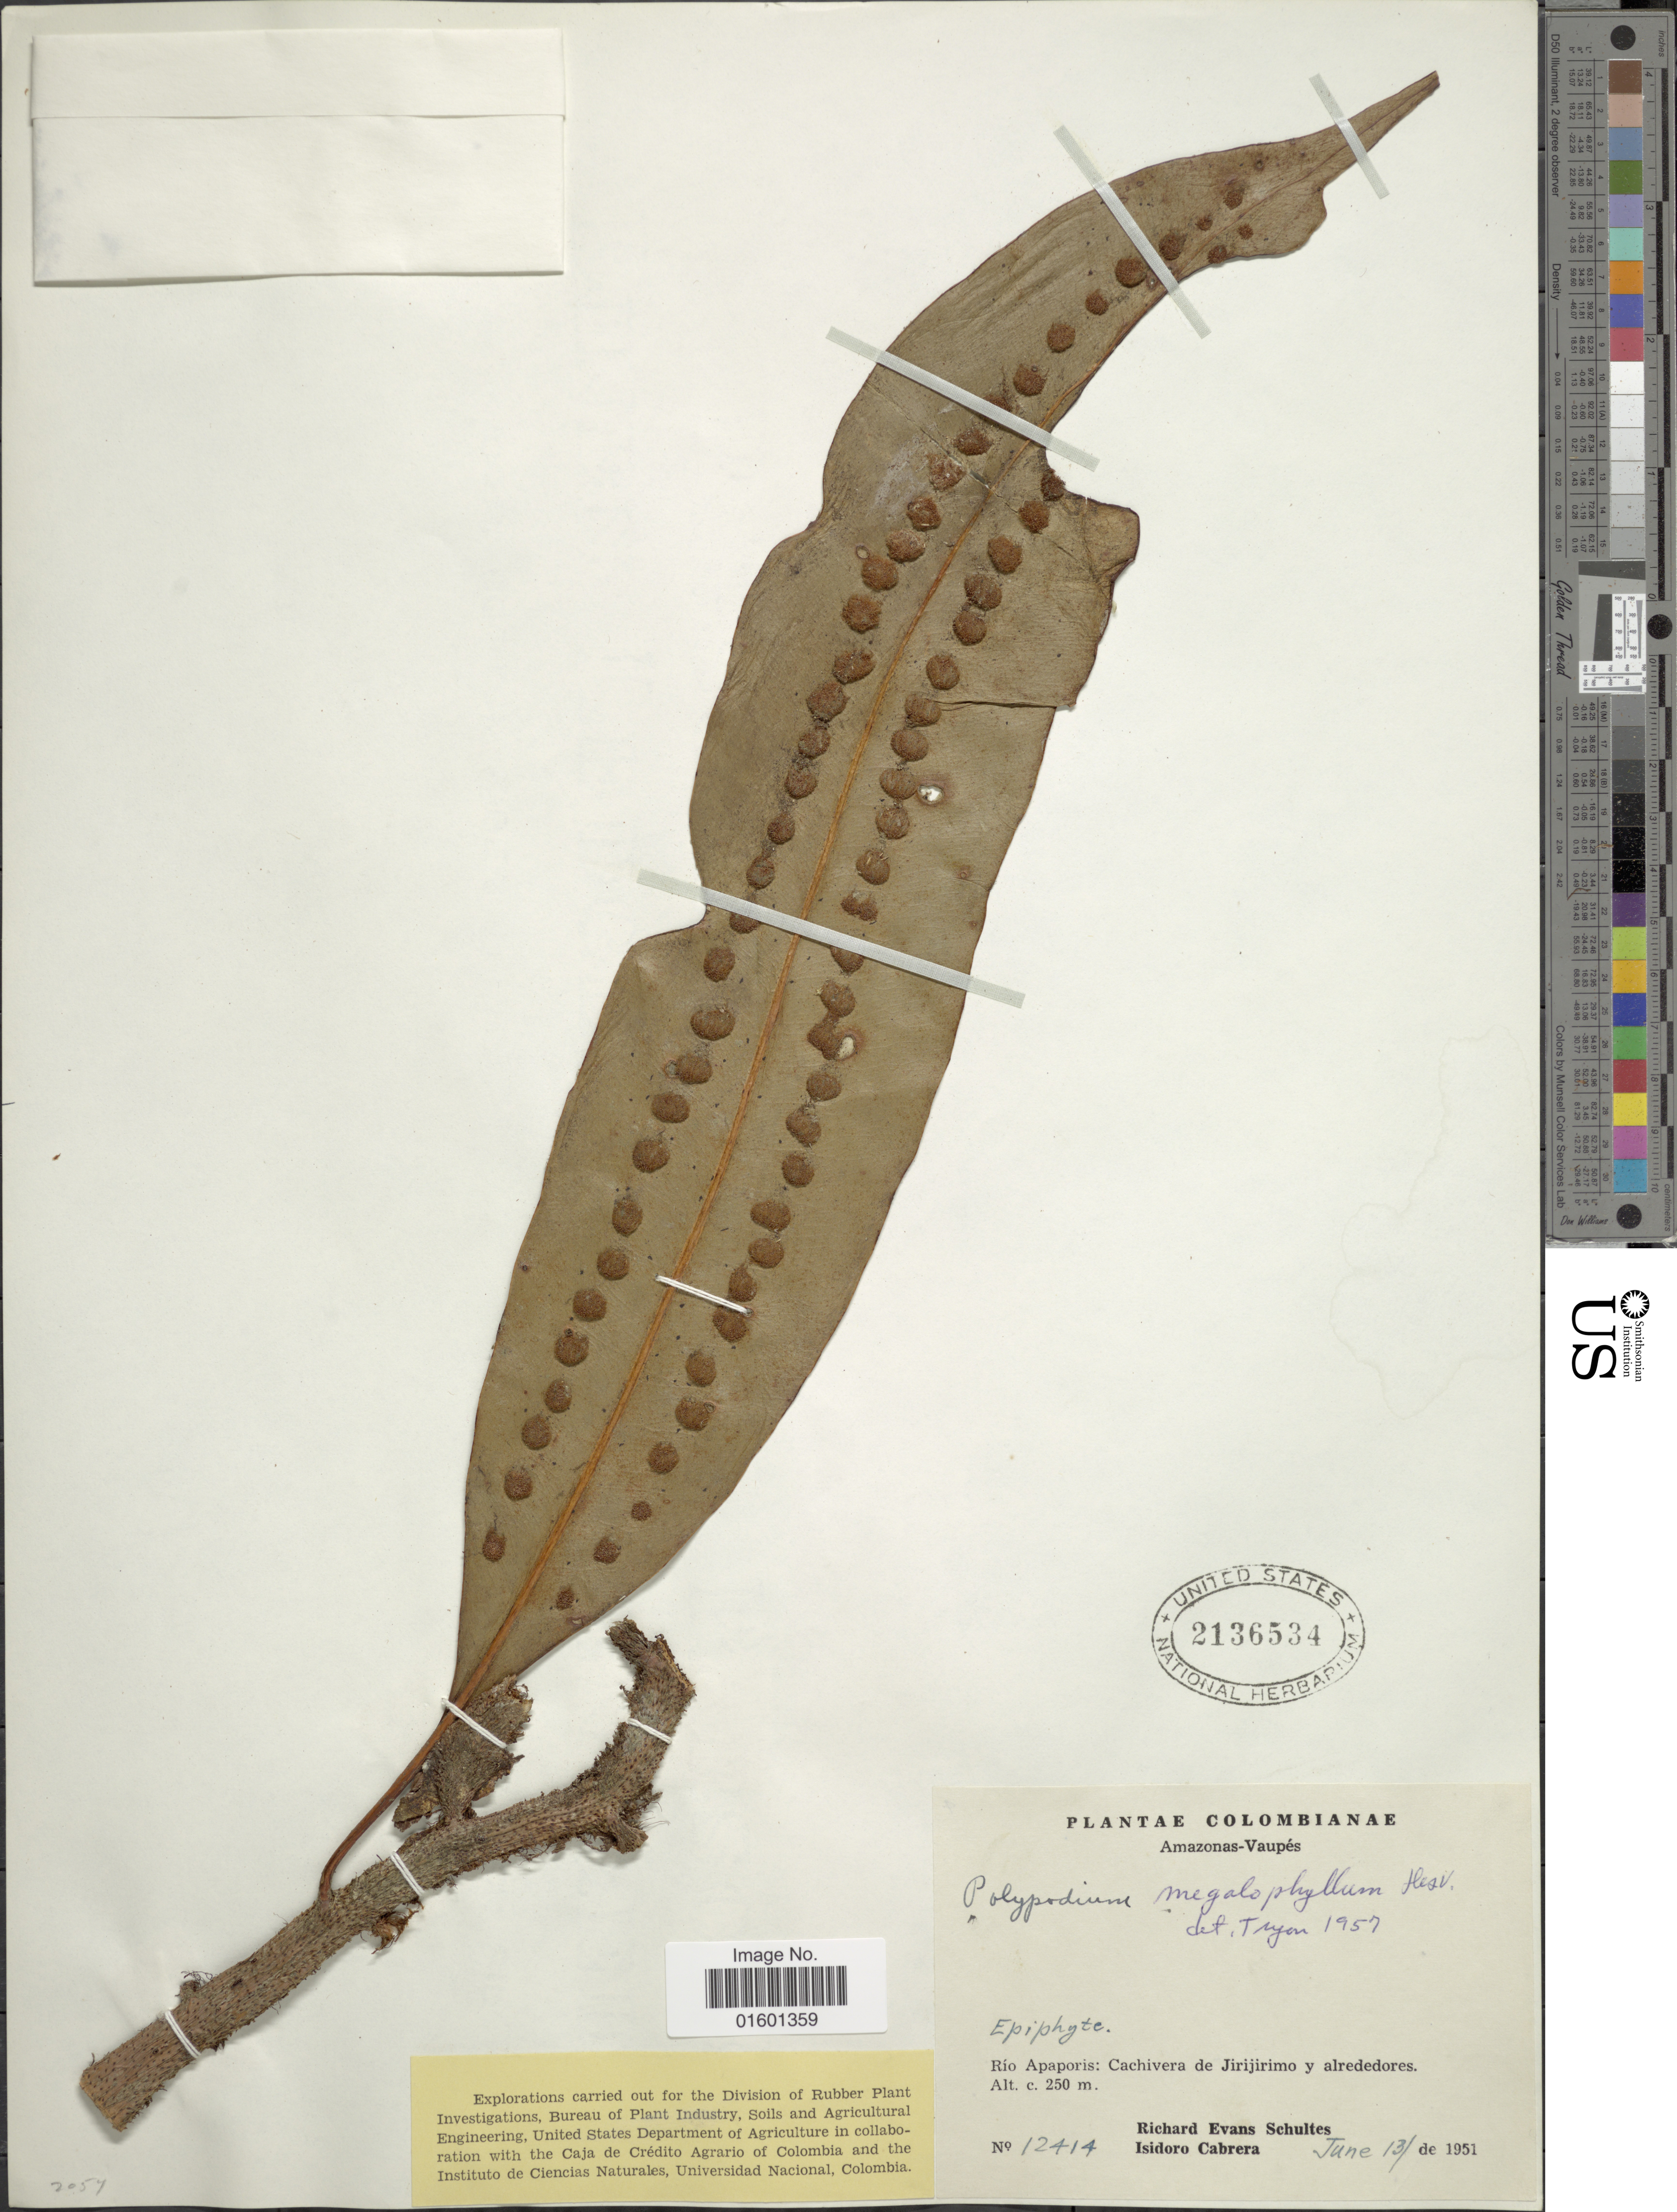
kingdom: Plantae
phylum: Tracheophyta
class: Polypodiopsida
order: Polypodiales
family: Polypodiaceae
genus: Microgramma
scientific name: Microgramma megalophylla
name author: (Desv.) de la Sota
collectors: R. E. Schultes & I. Cabrera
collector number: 12414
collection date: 1951-06-13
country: Colombia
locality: Amazonas - Vaupes, Rio Apaporis: Cachivera de Jirijirimo y alrededores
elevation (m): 250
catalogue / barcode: US 2136534